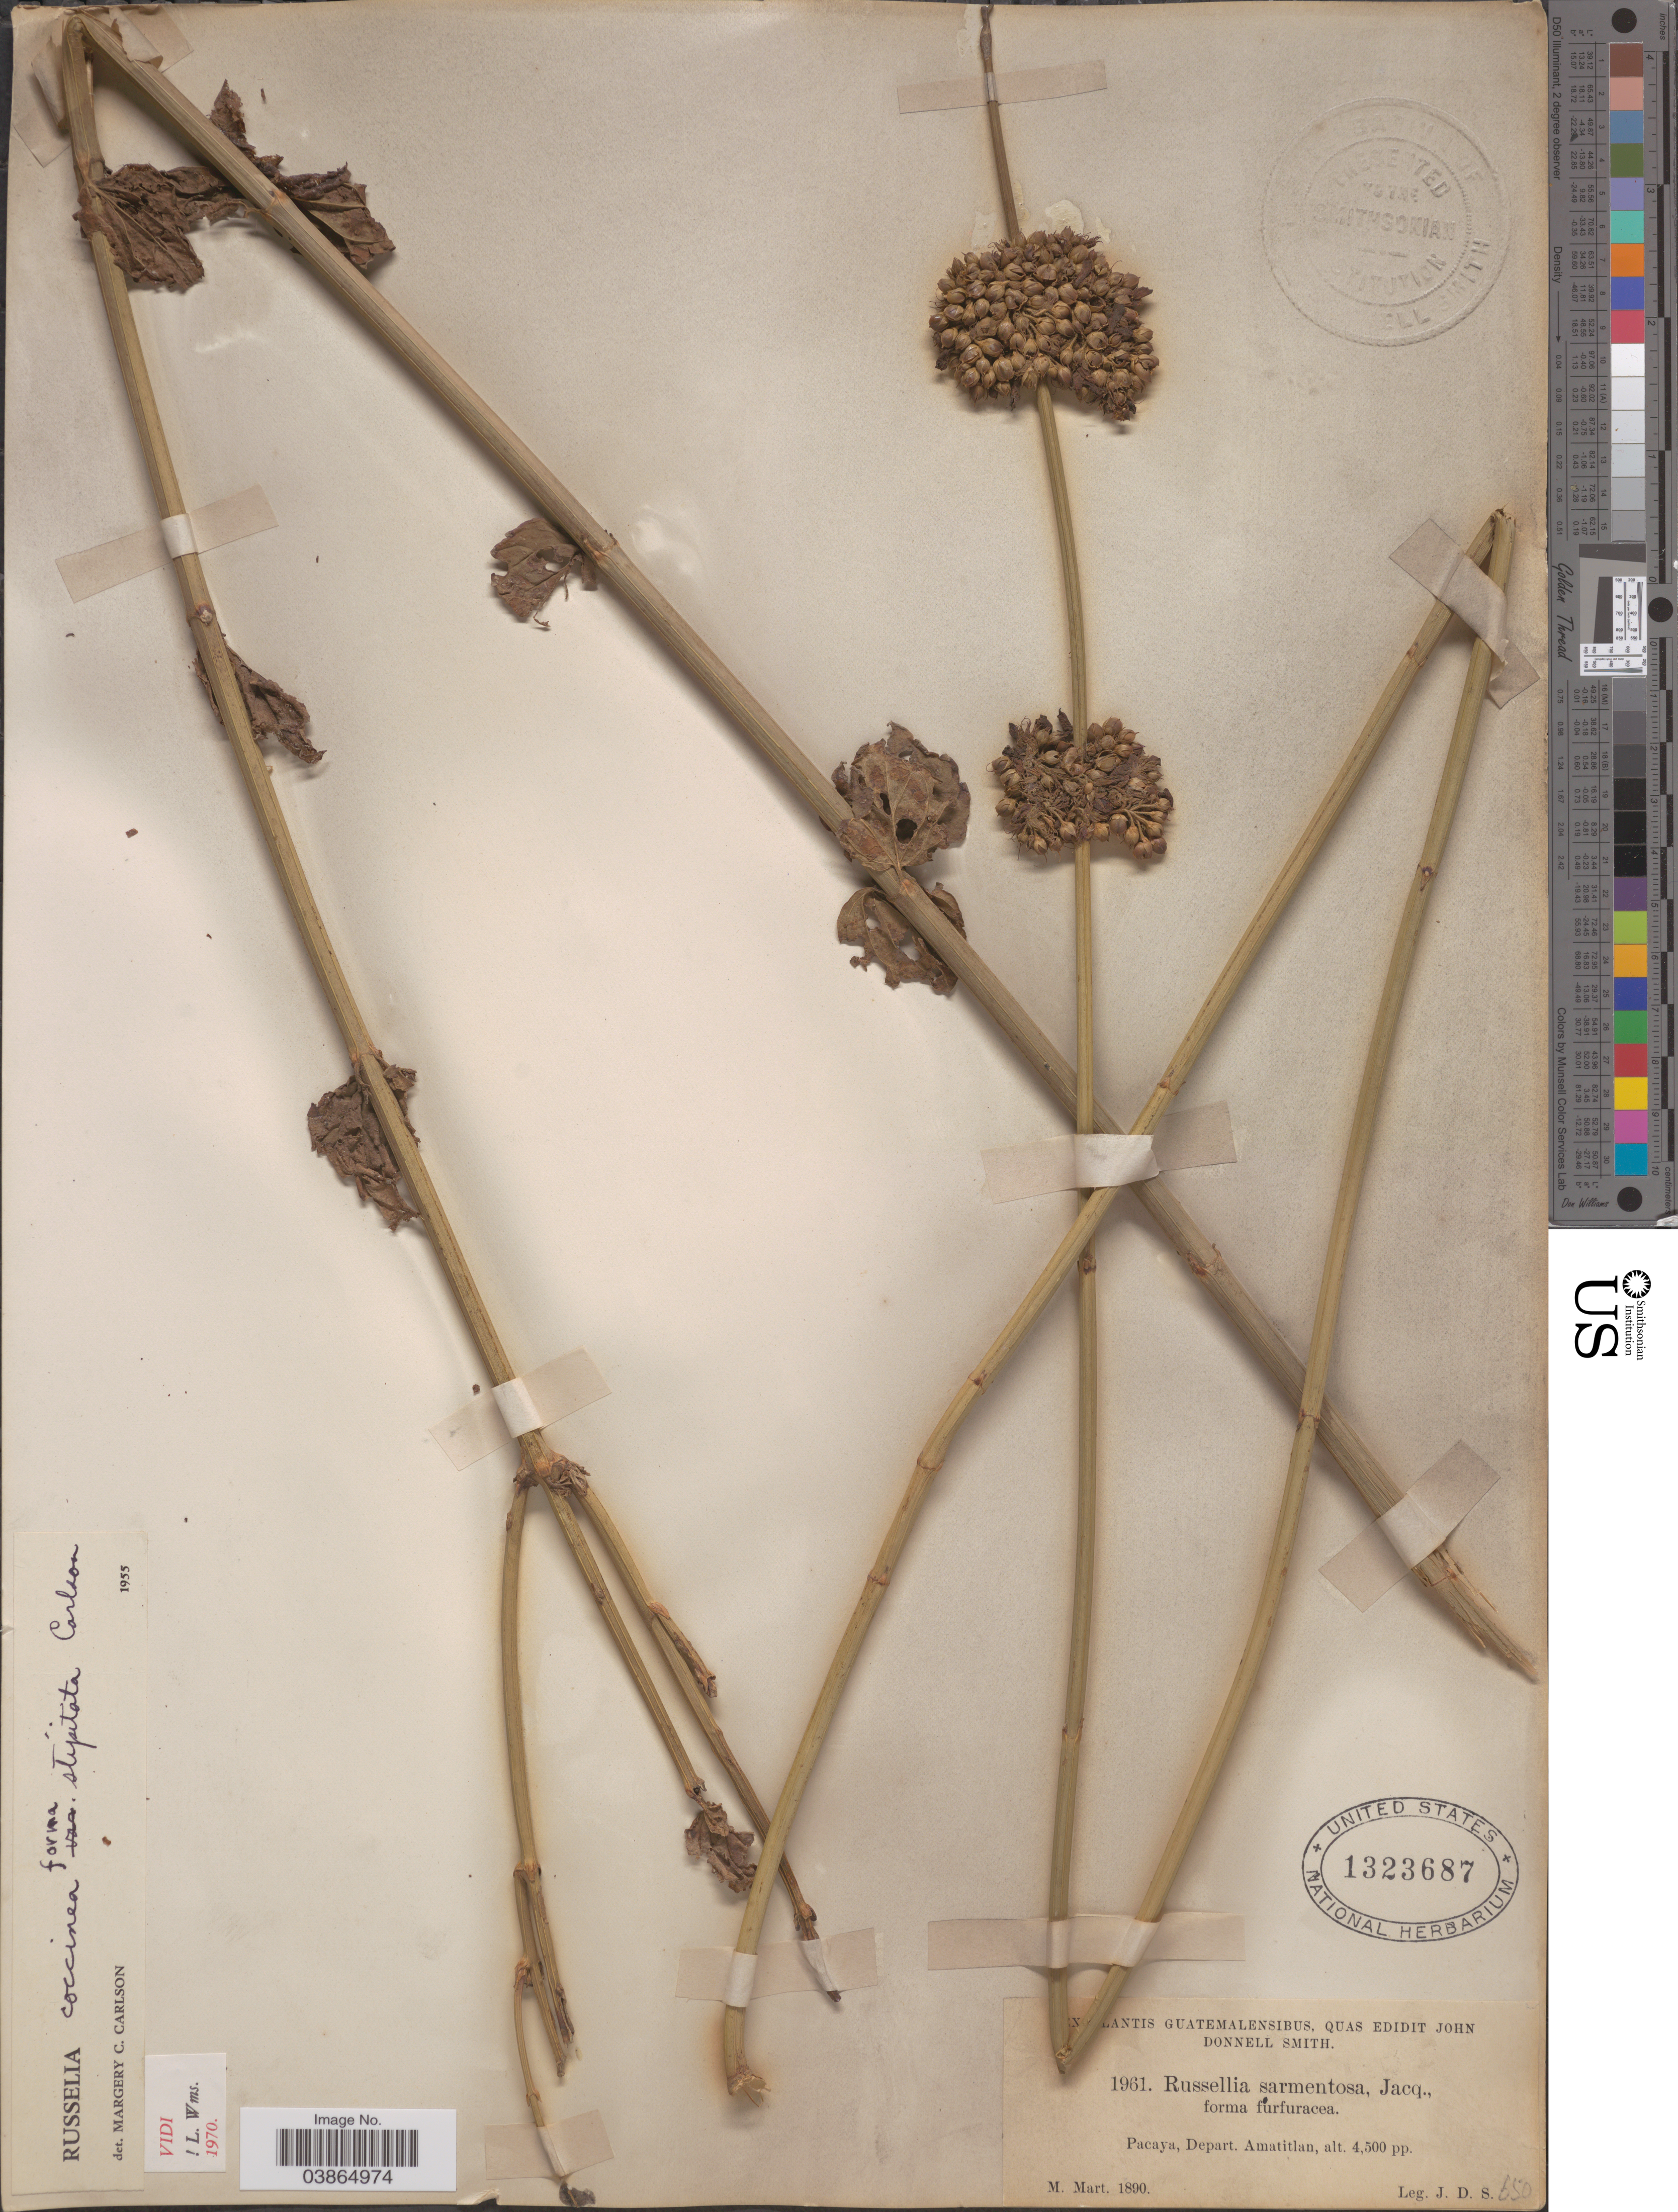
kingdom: Plantae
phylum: Tracheophyta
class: Magnoliopsida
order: Lamiales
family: Plantaginaceae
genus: Russelia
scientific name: Russelia coccinea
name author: (L.) Wettst.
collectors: J. Donnell Smith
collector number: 1961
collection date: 1890-03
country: Guatemala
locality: Pacaya, Depart. Amatitlan.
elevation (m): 1372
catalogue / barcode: US 1323687